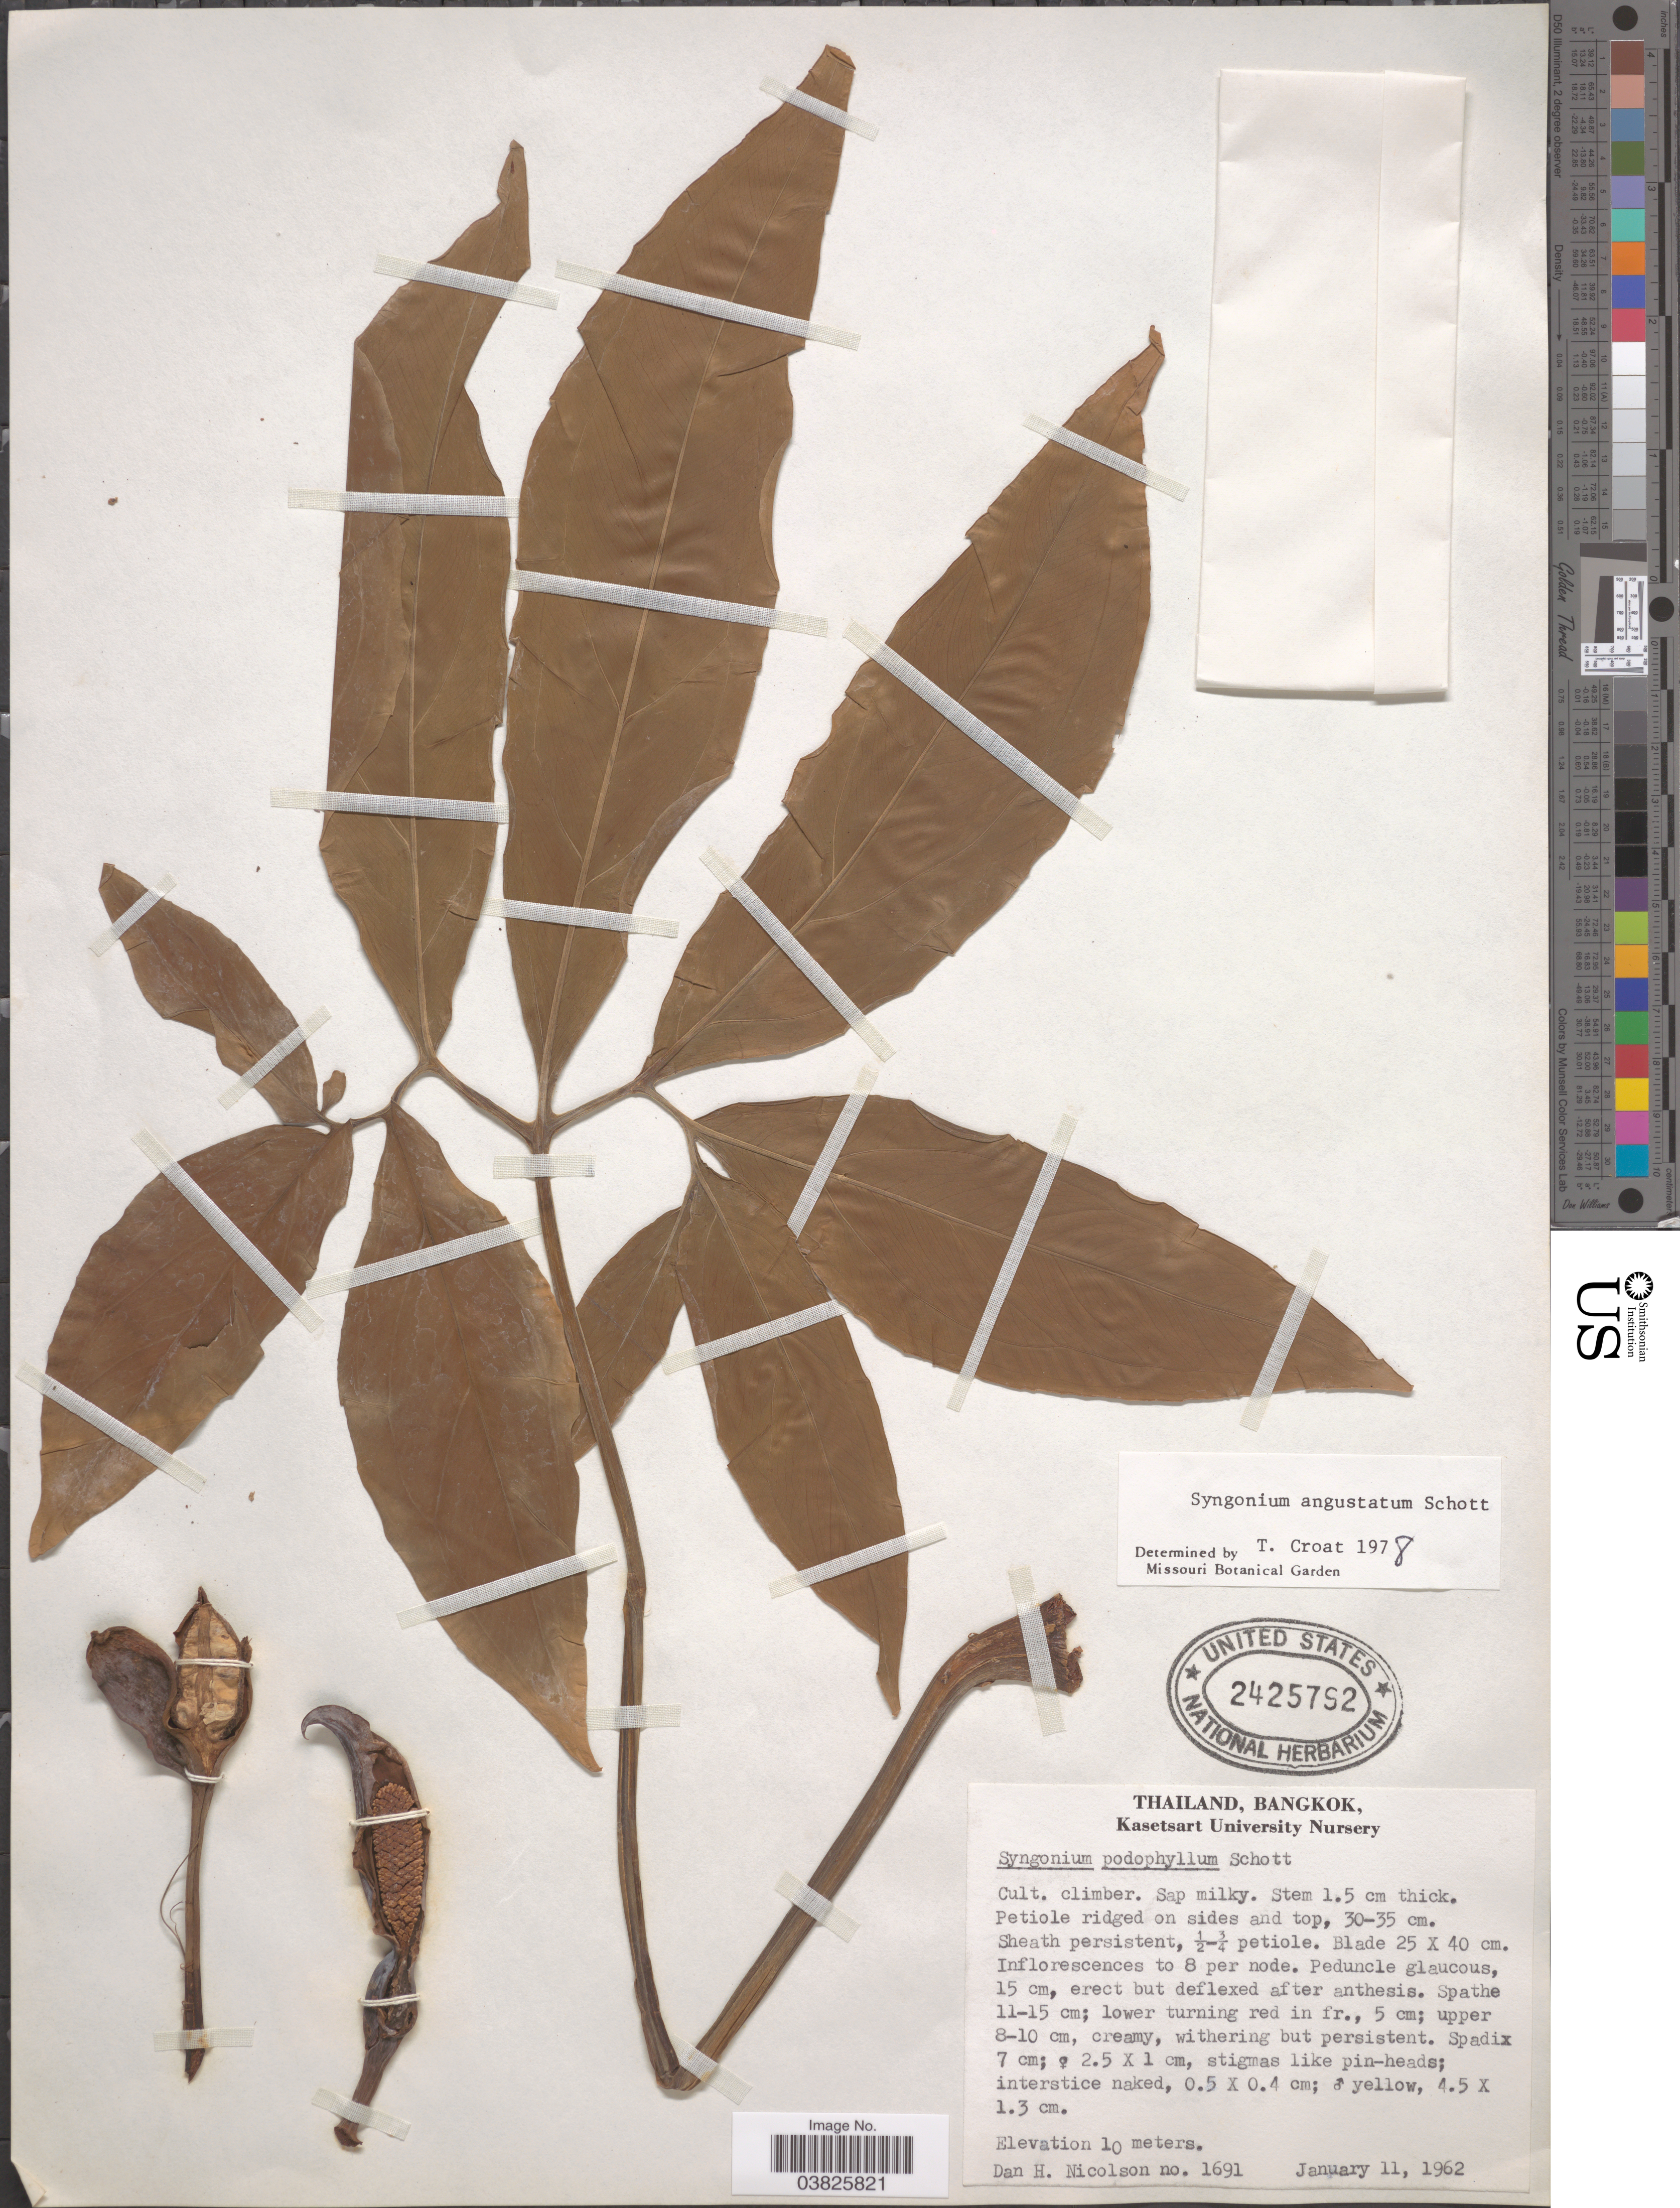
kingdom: Plantae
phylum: Tracheophyta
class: Liliopsida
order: Alismatales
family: Araceae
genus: Syngonium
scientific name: Syngonium angustatum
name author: Schott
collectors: D. H. Nicolson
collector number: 1691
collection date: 1962-01-11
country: Thailand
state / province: Bangkok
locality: Kasetsart University Nursery.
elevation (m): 10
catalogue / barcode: US 2425792